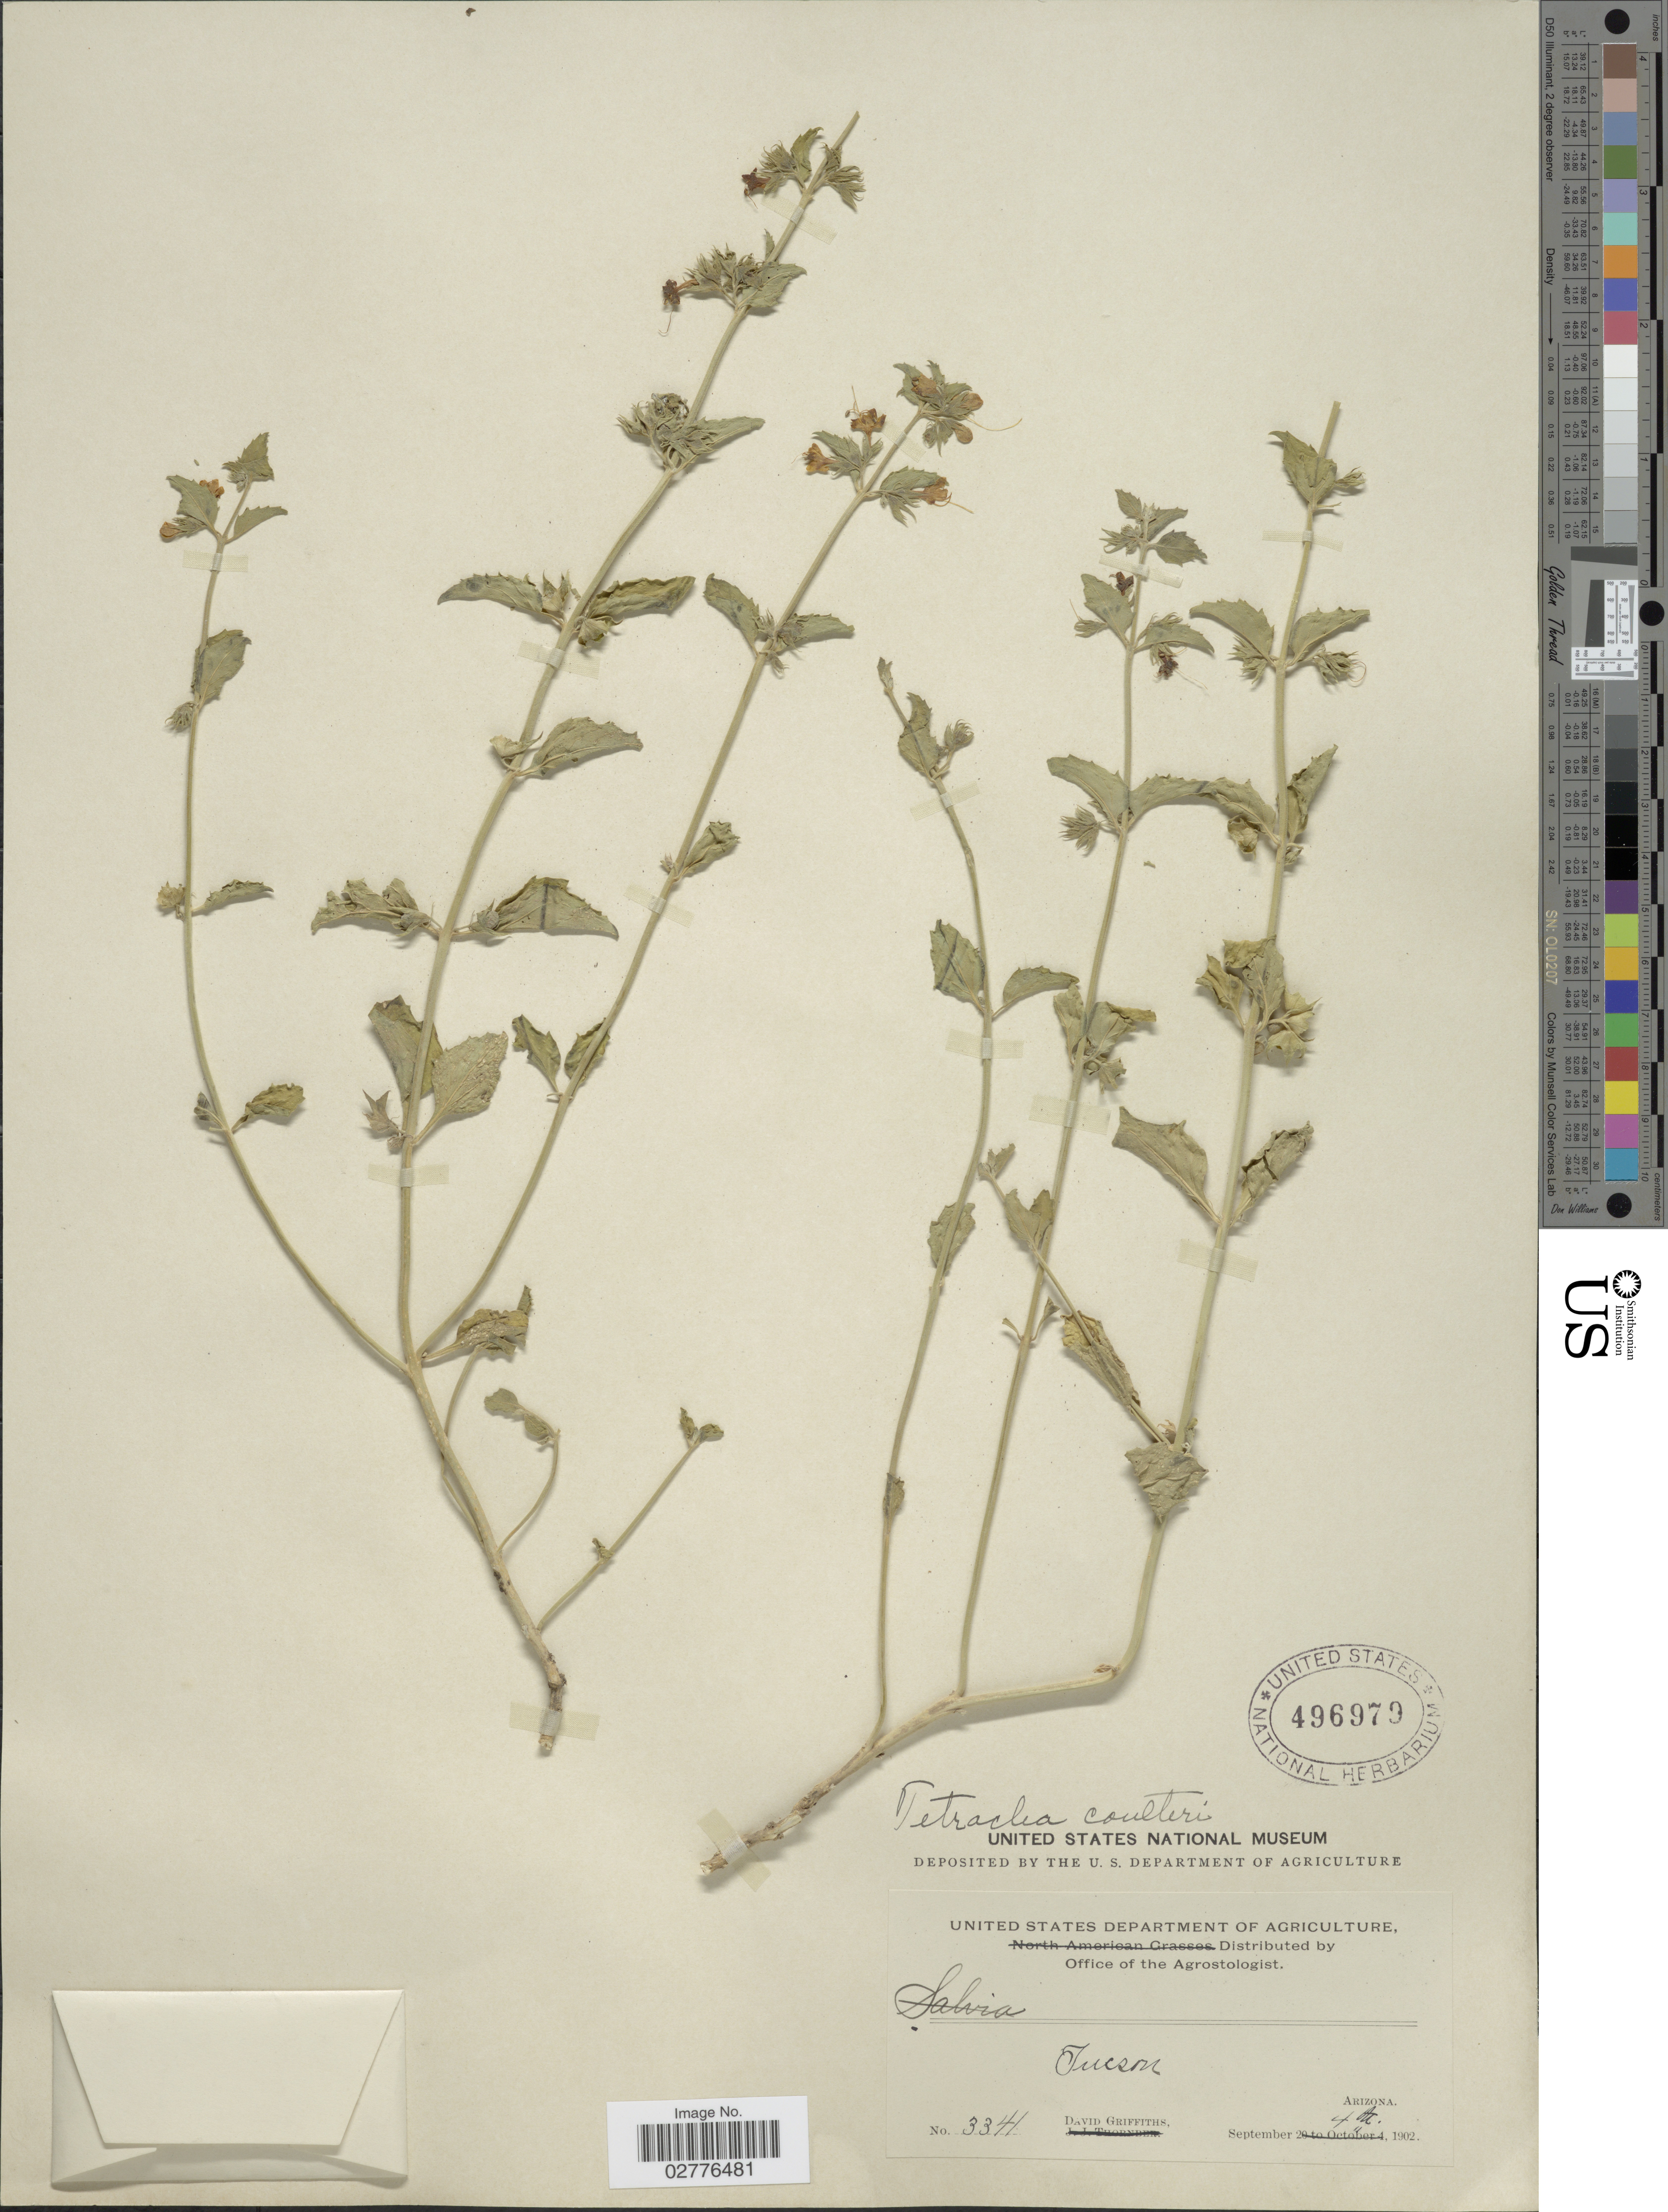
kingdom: Plantae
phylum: Tracheophyta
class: Magnoliopsida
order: Lamiales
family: Lamiaceae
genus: Tetraclea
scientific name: Tetraclea coulteri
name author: A. Gray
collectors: D. Griffiths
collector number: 3341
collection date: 1902-09-04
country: United States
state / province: Arizona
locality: Tucson.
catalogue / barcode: US 496979